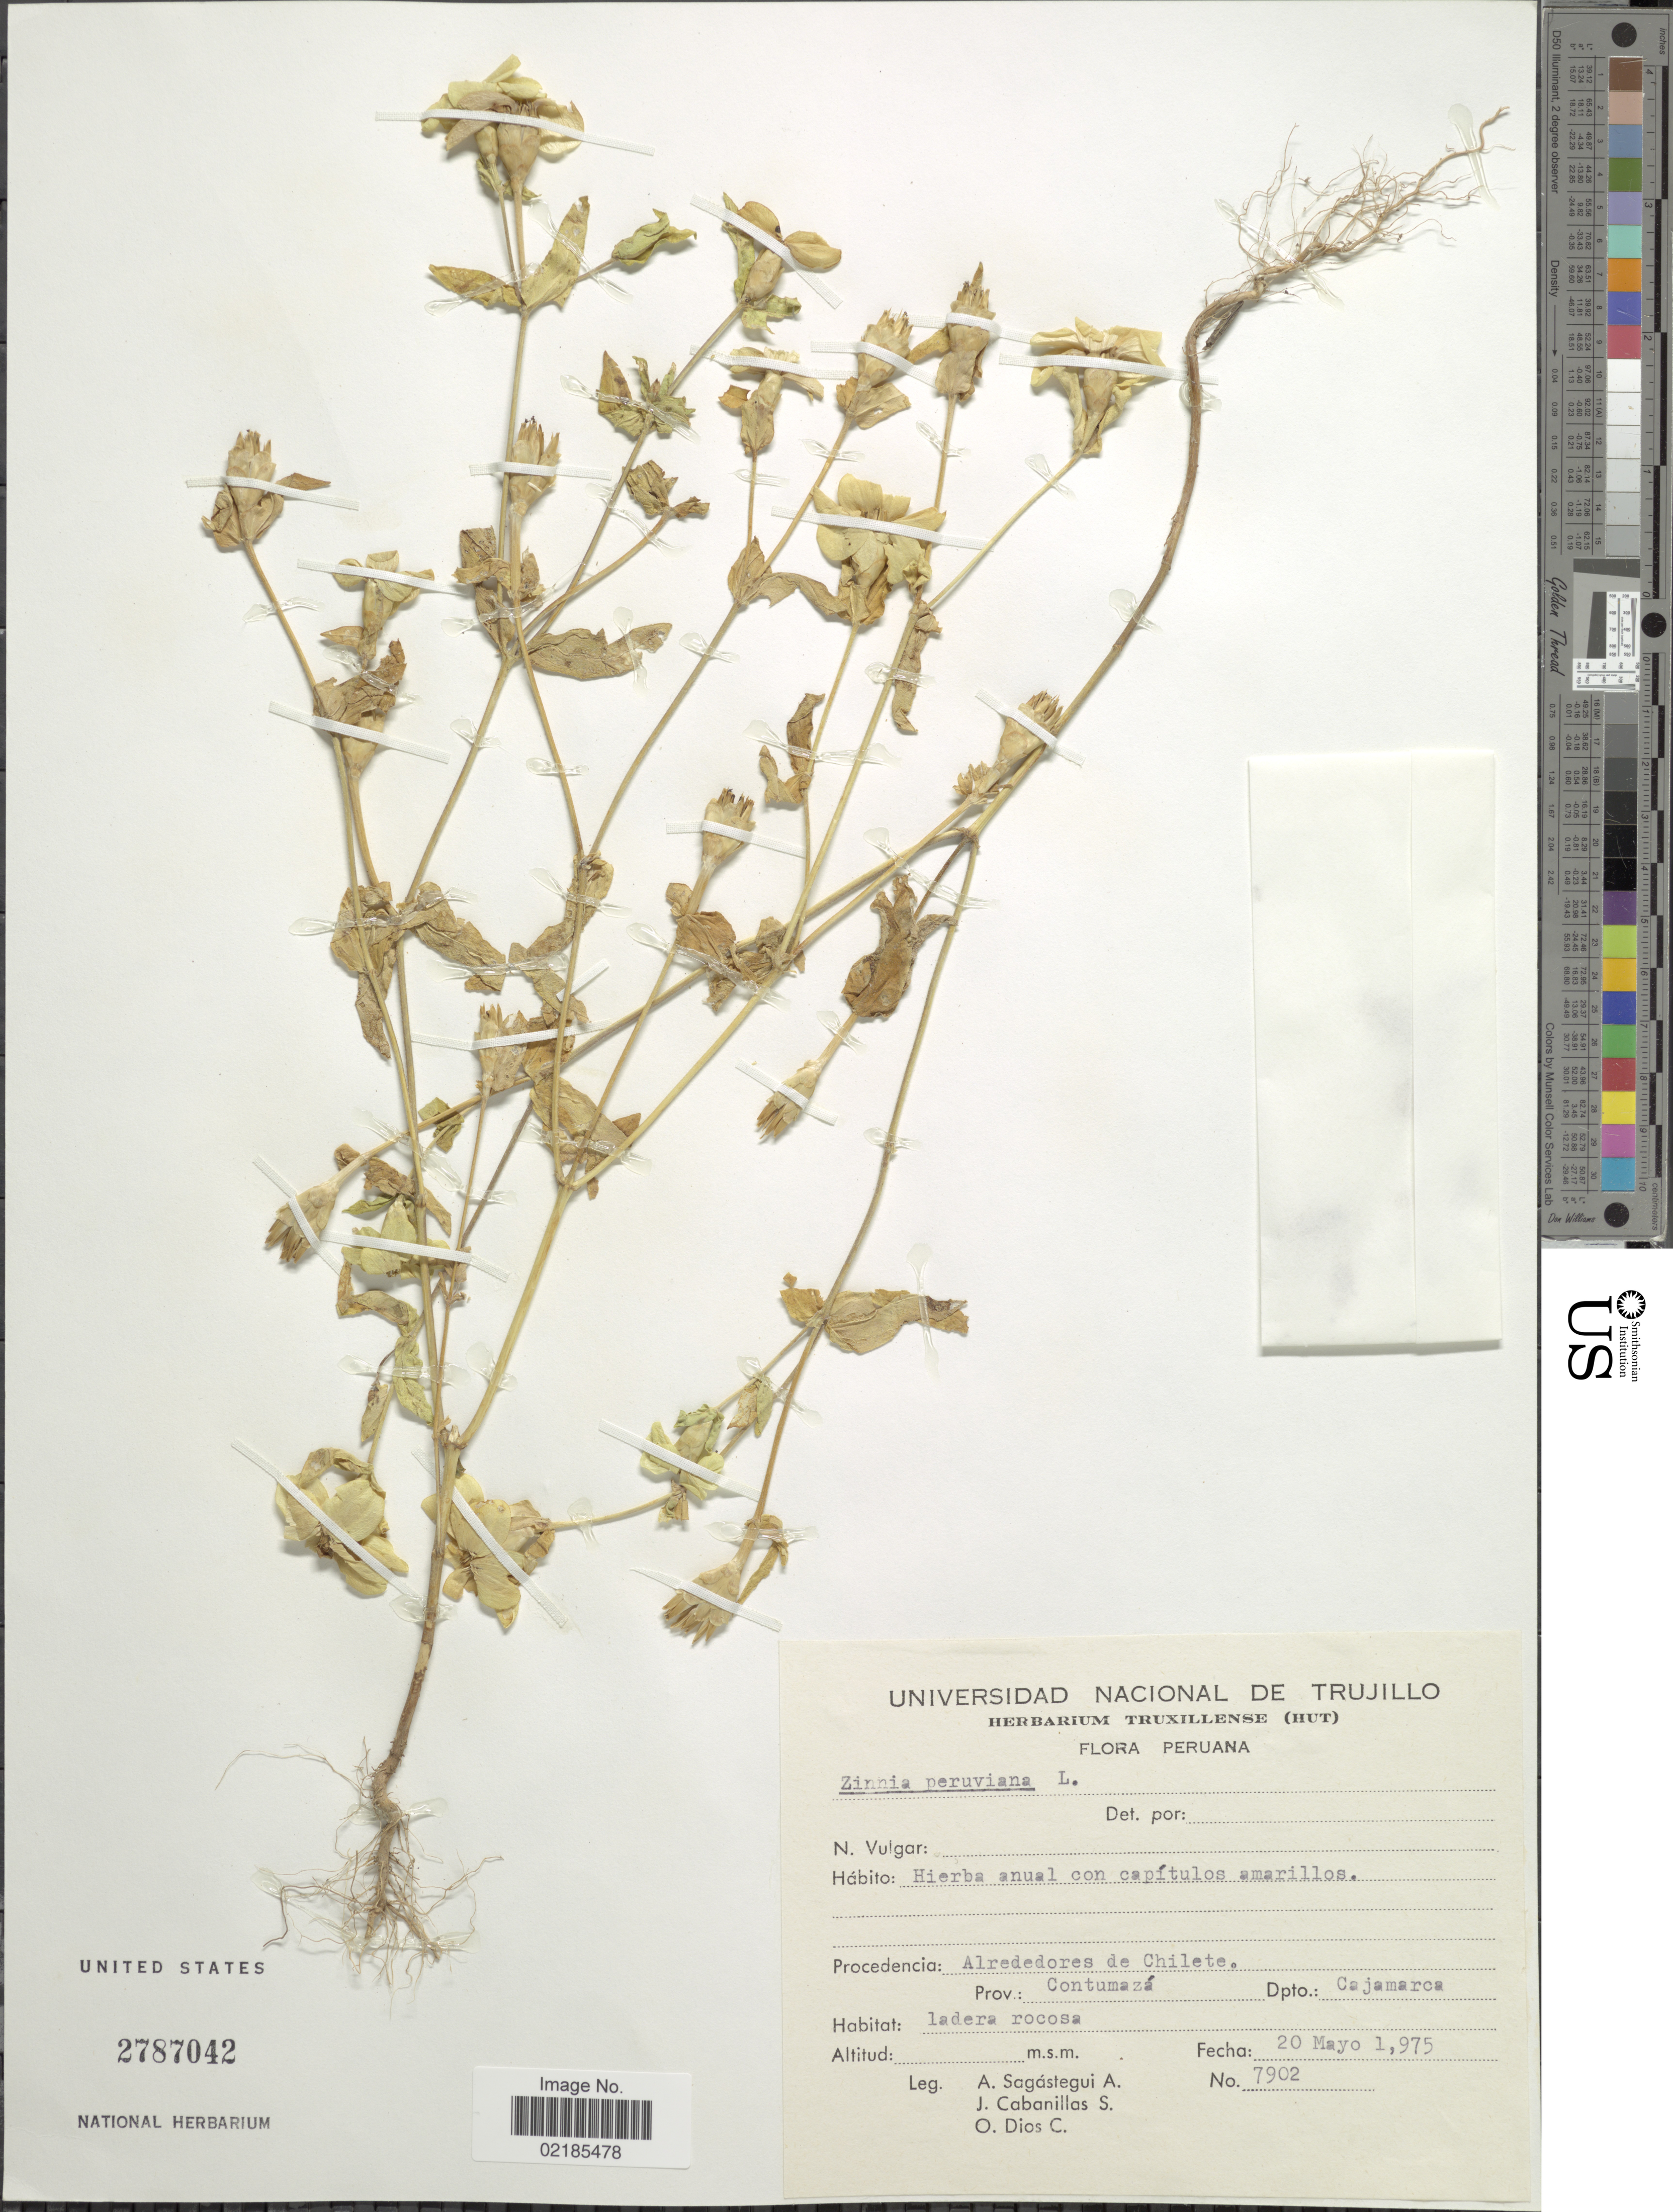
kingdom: Plantae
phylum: Tracheophyta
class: Magnoliopsida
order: Asterales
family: Asteraceae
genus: Zinnia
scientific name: Zinnia multiflora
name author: L.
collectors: A. Sagástegui A., J. Cabanillas S. & O. Dios C.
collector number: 7902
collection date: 1975-05-20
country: Peru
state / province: Cajamarca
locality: Alrededores de Chilete, Prov. Contumaza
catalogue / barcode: US 2787042